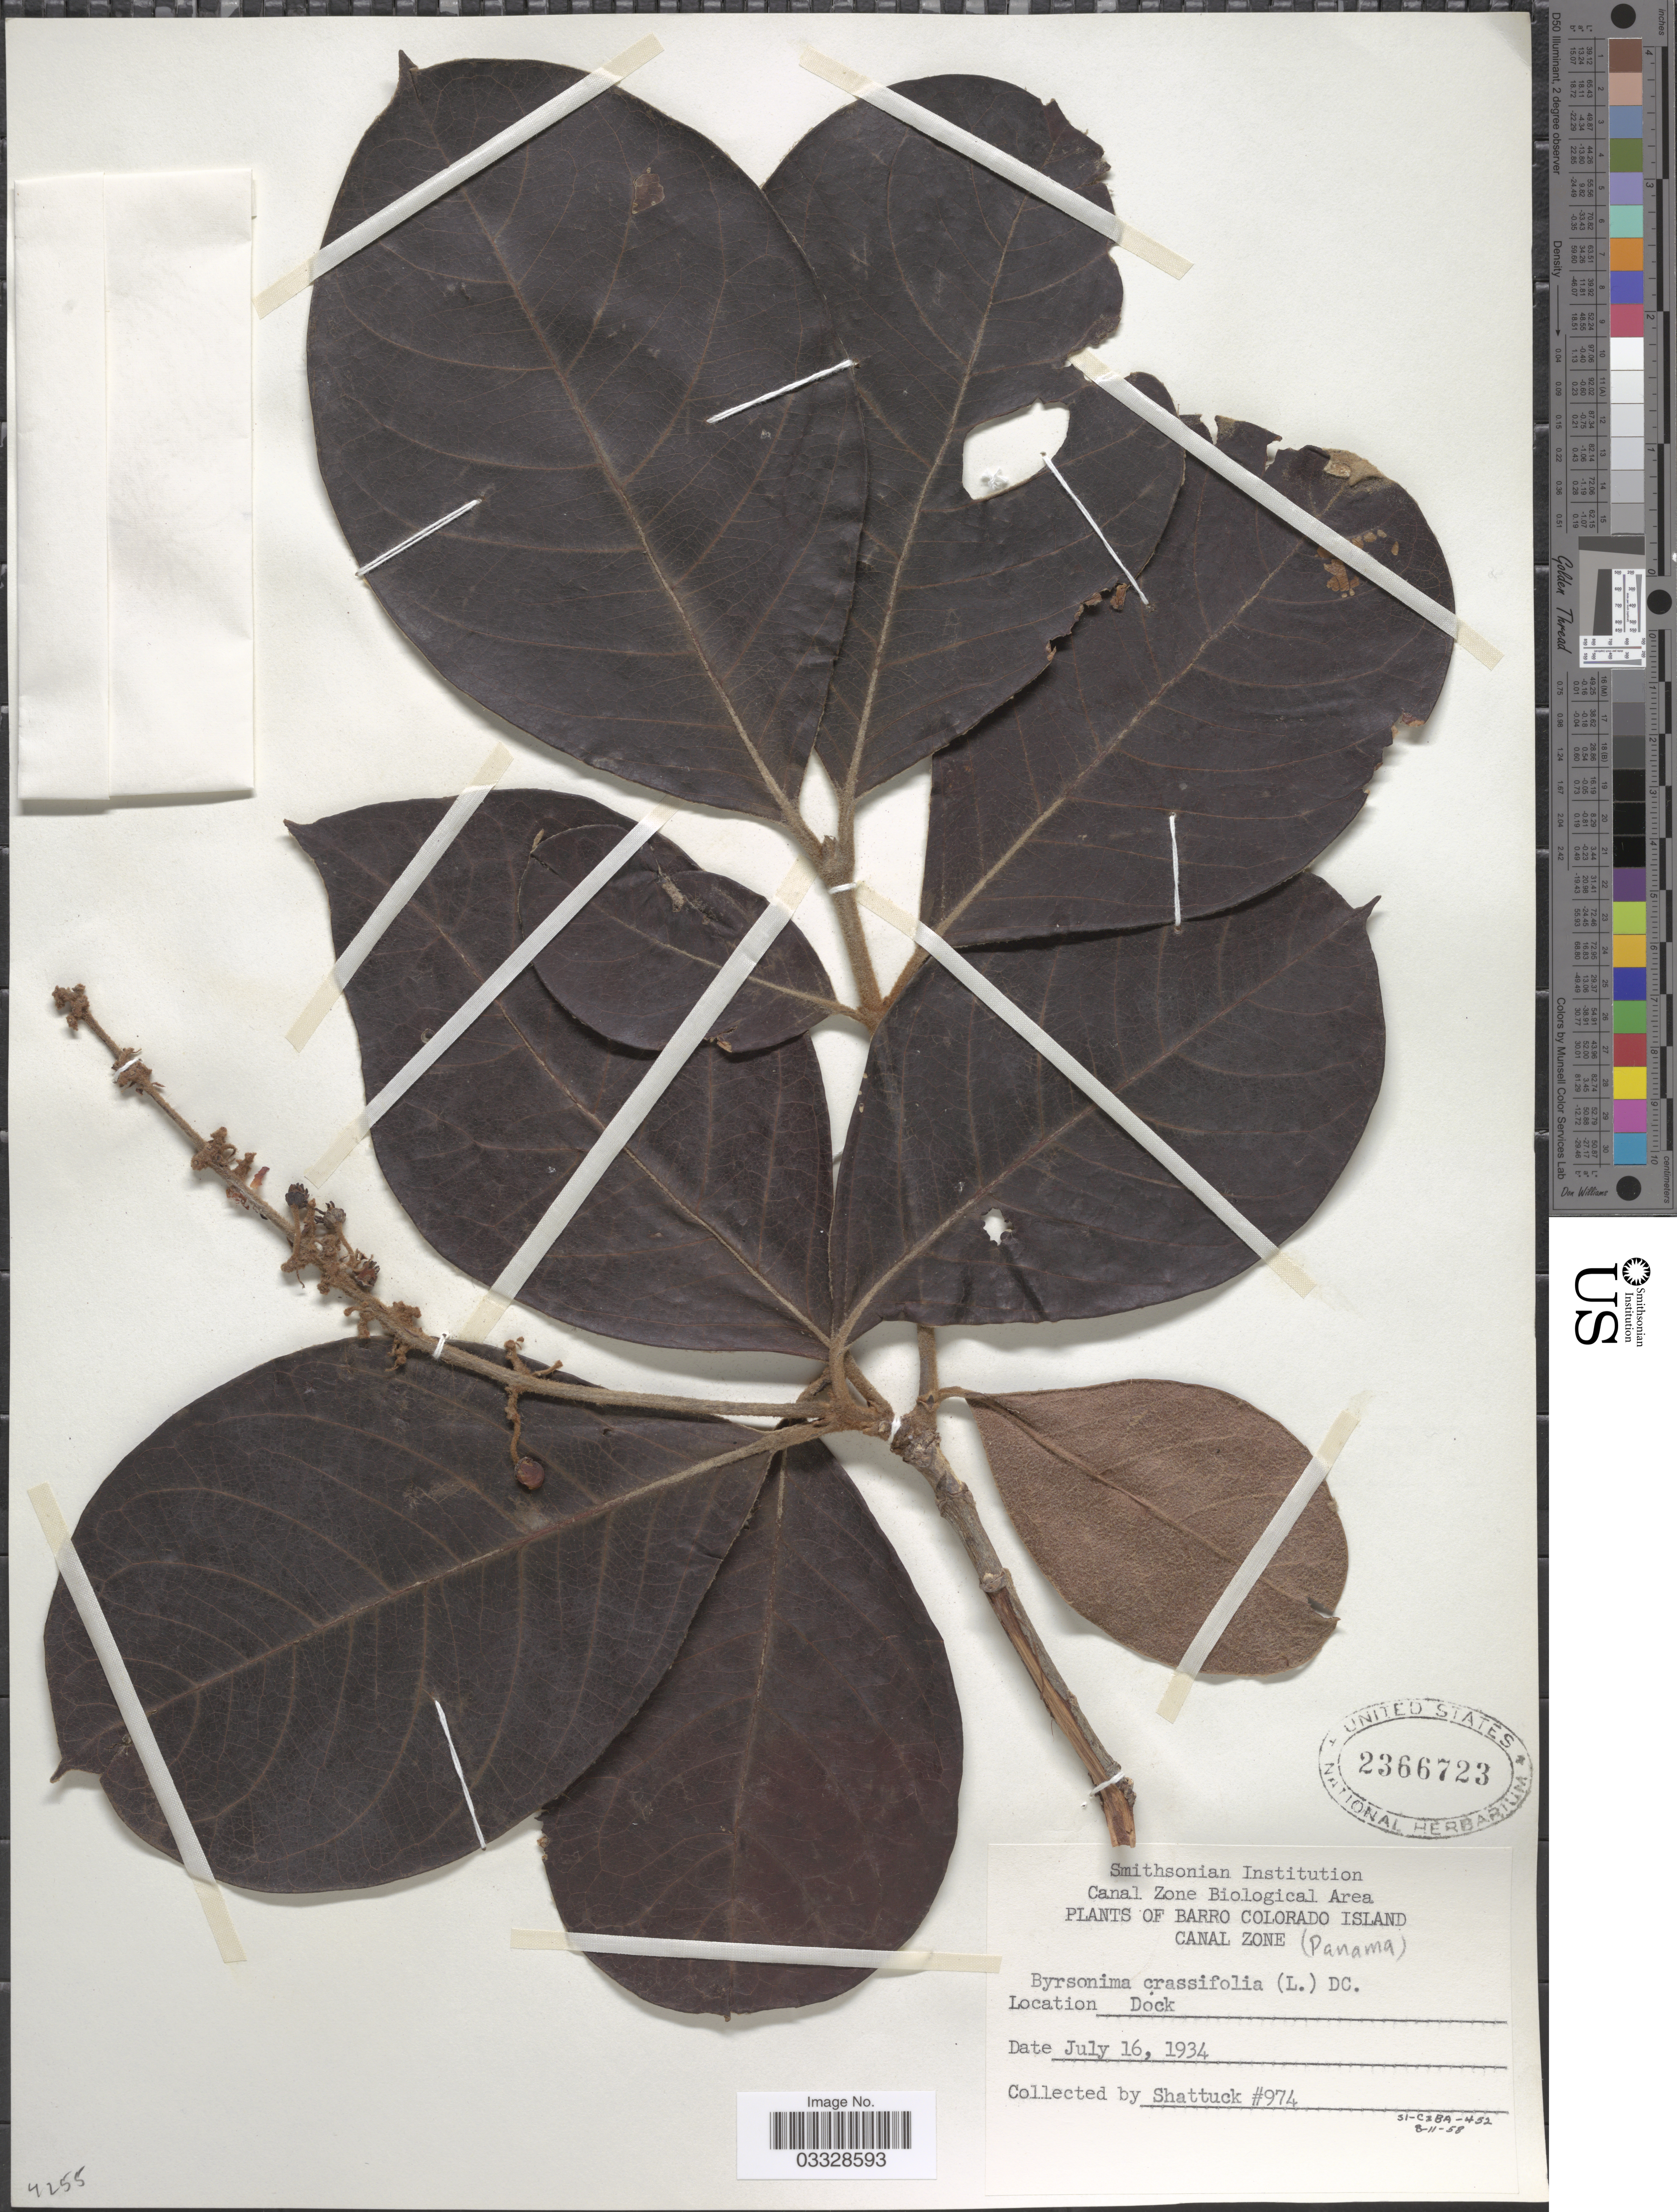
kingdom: Plantae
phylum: Tracheophyta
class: Magnoliopsida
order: Malpighiales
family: Malpighiaceae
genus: Byrsonima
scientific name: Byrsonima crassifolia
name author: (L.) Kunth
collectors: Shattuck, --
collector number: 974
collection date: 1934-07-16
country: Panama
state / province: Panamá Oeste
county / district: Canal Zone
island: Barro Colorado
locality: Barro Colorado Island. Canal Zone. Dock.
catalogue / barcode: US 2366723